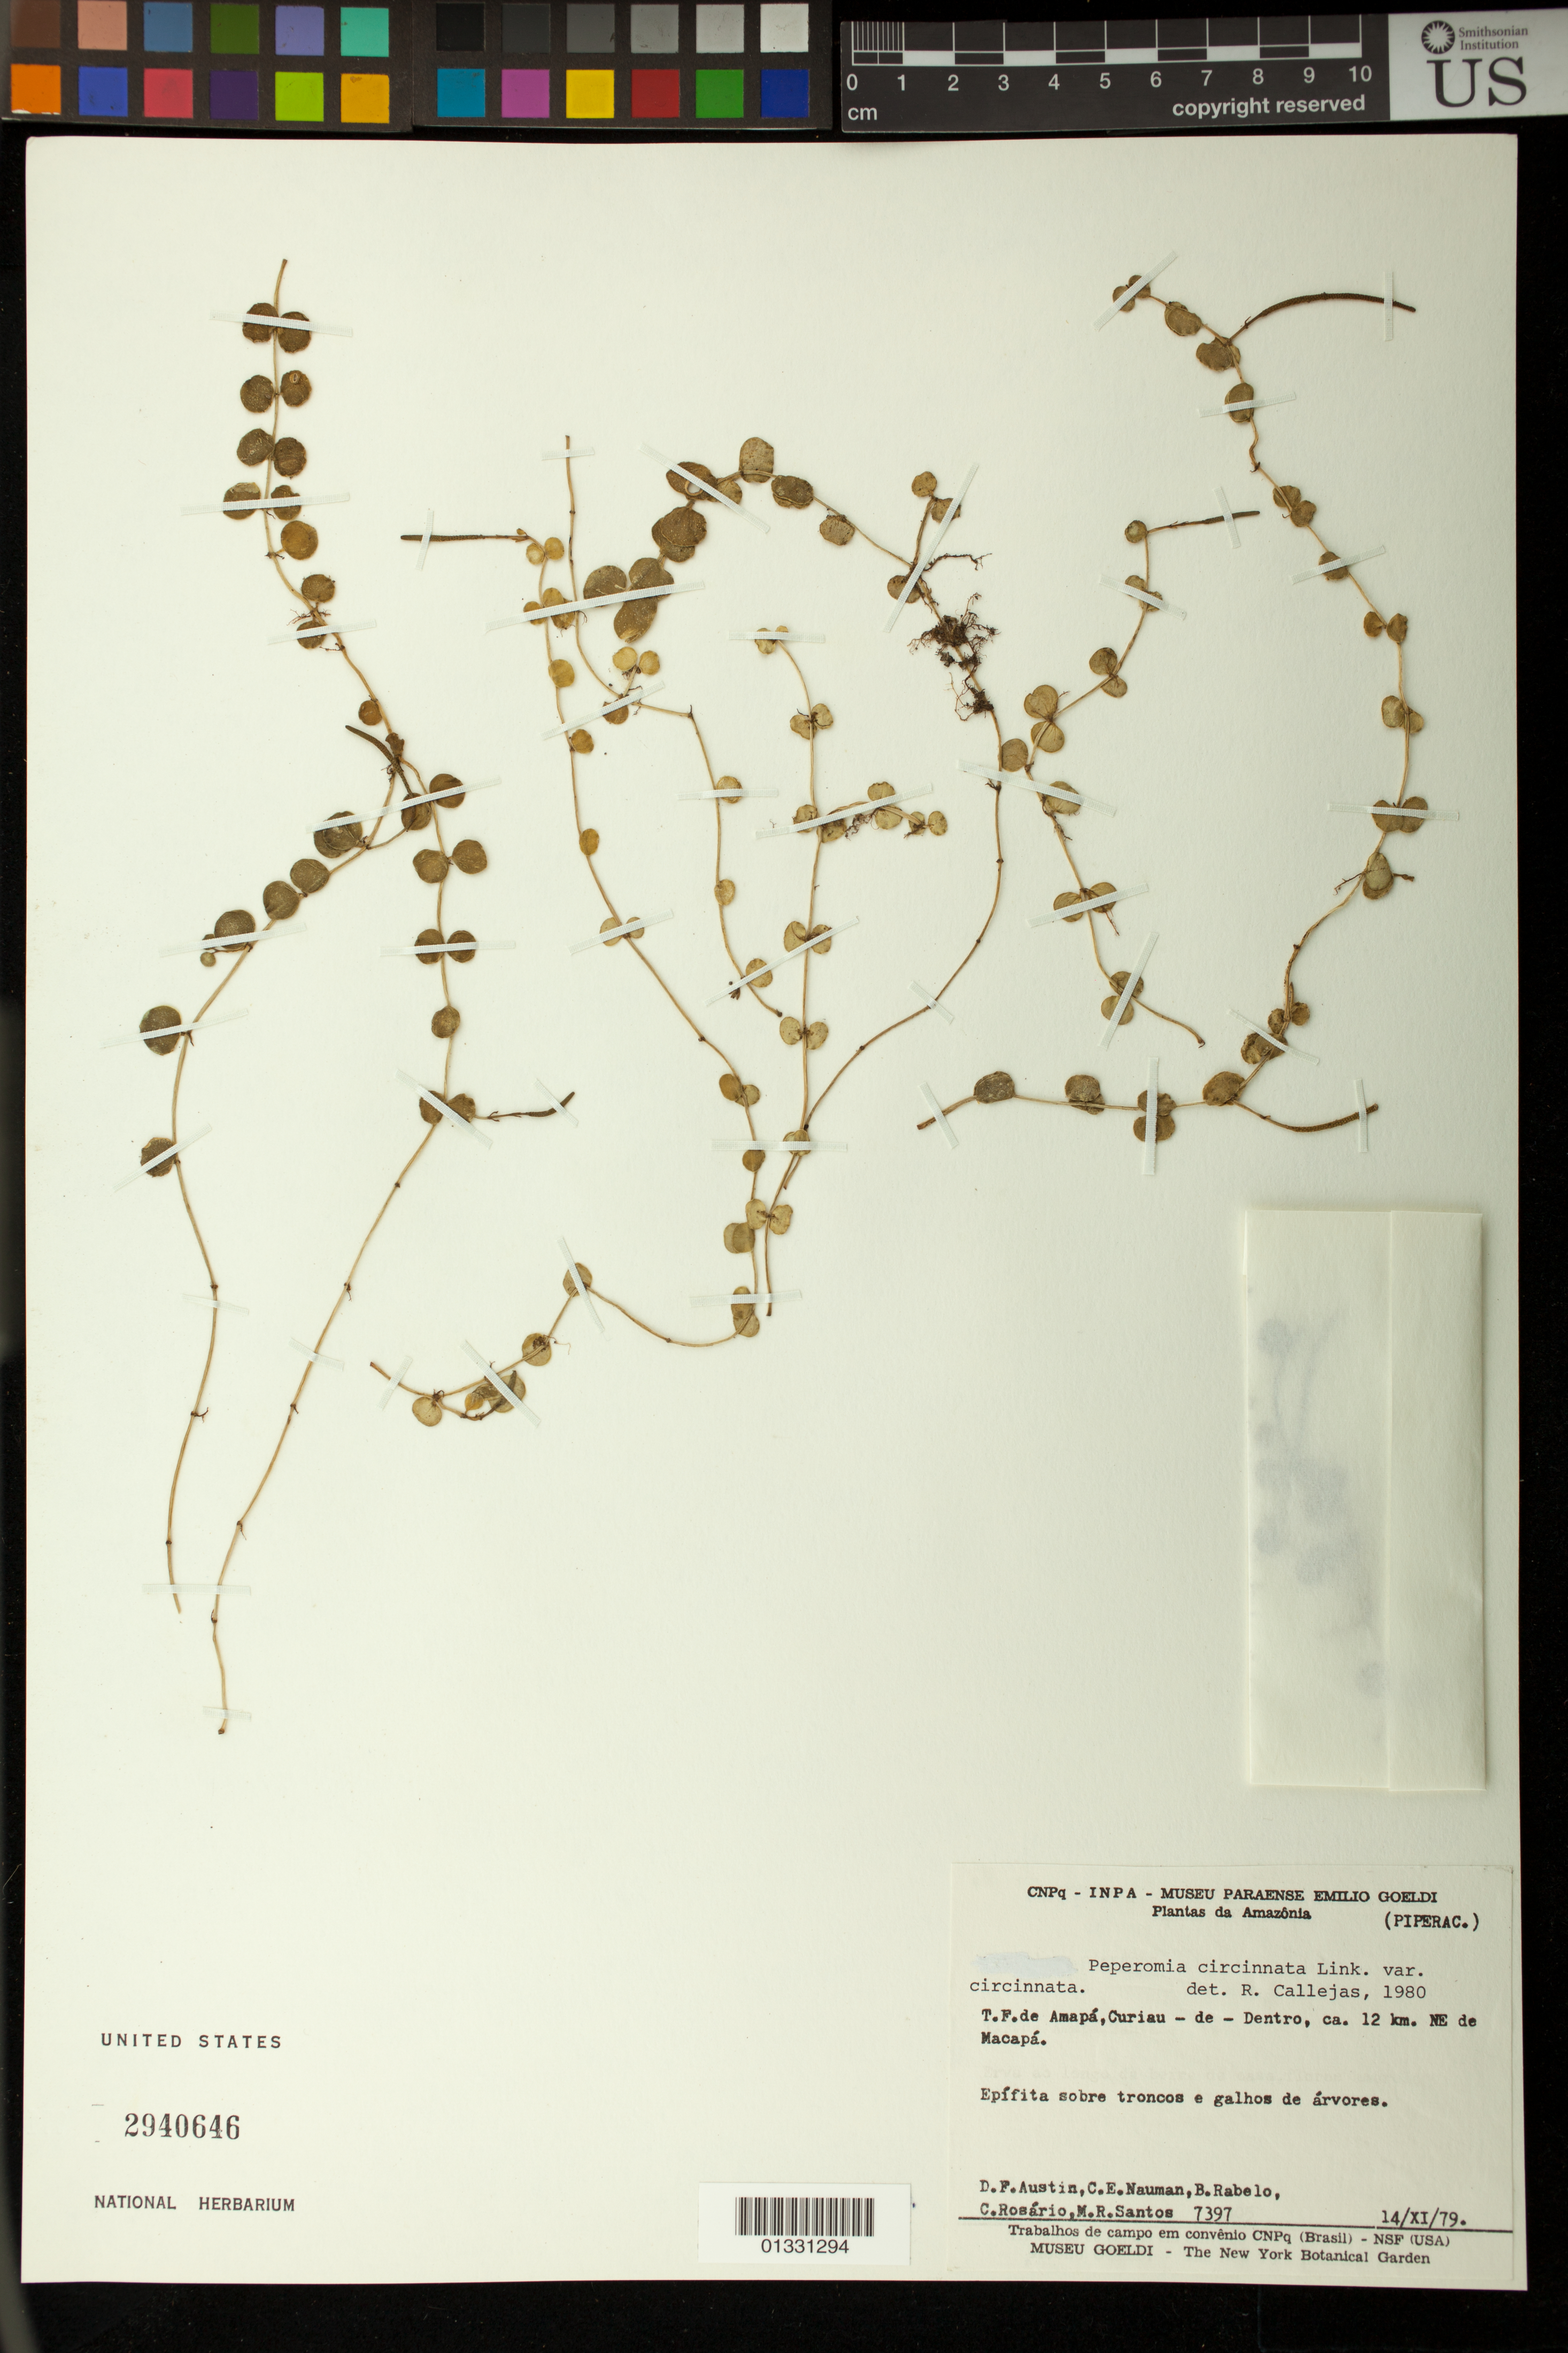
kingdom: Plantae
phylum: Tracheophyta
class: Magnoliopsida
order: Piperales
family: Piperaceae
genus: Peperomia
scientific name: Peperomia circinnata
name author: Link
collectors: D. Austin, C. E. Nauman, B. Rabelo, C. Rosária & M. R. Santos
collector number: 7397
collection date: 1979-11-14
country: Brazil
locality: Curiau-de-Dentro. Ca. 12 km NE de Macapá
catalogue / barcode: US 2940646